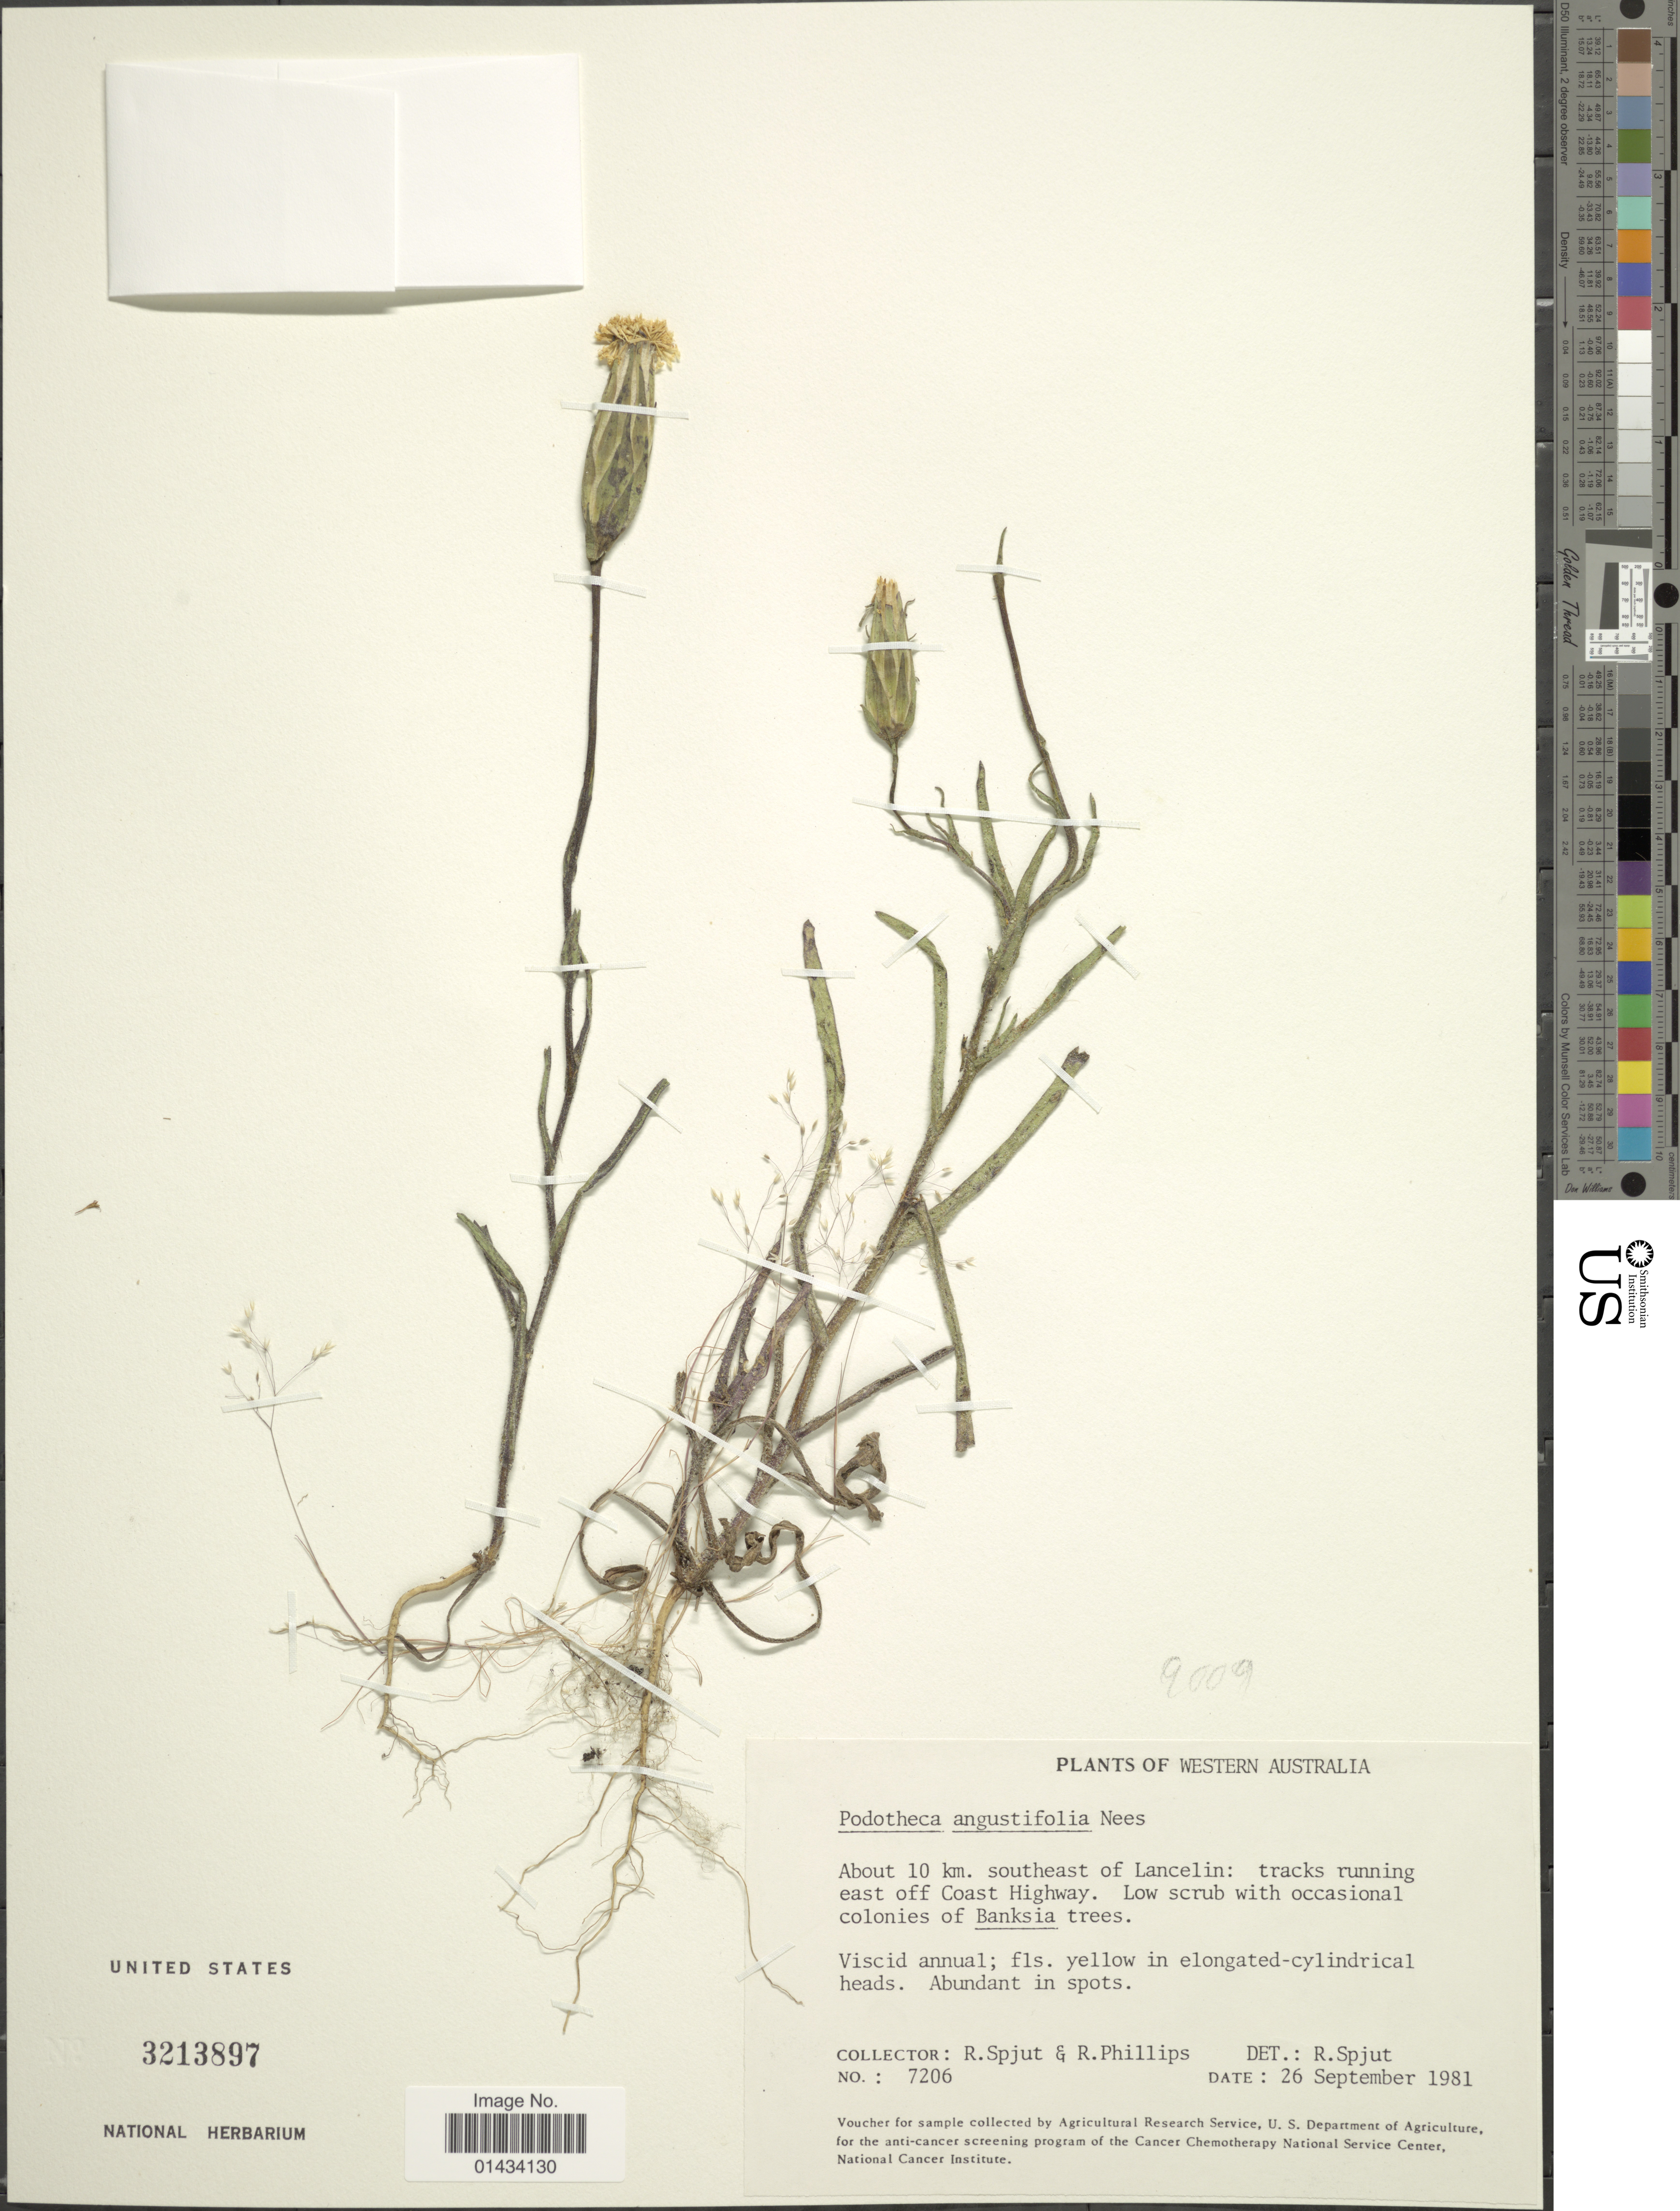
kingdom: Plantae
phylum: Tracheophyta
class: Magnoliopsida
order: Asterales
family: Asteraceae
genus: Podotheca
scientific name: Podotheca angustifolia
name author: (Labill.) Less.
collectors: R. Spjut & R. Phillips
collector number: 7206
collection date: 1981-09-26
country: Australia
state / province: Western Australia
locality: About 10 km. southeast of Lancelin: tracks running east off Coast Highway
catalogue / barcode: US 3213897